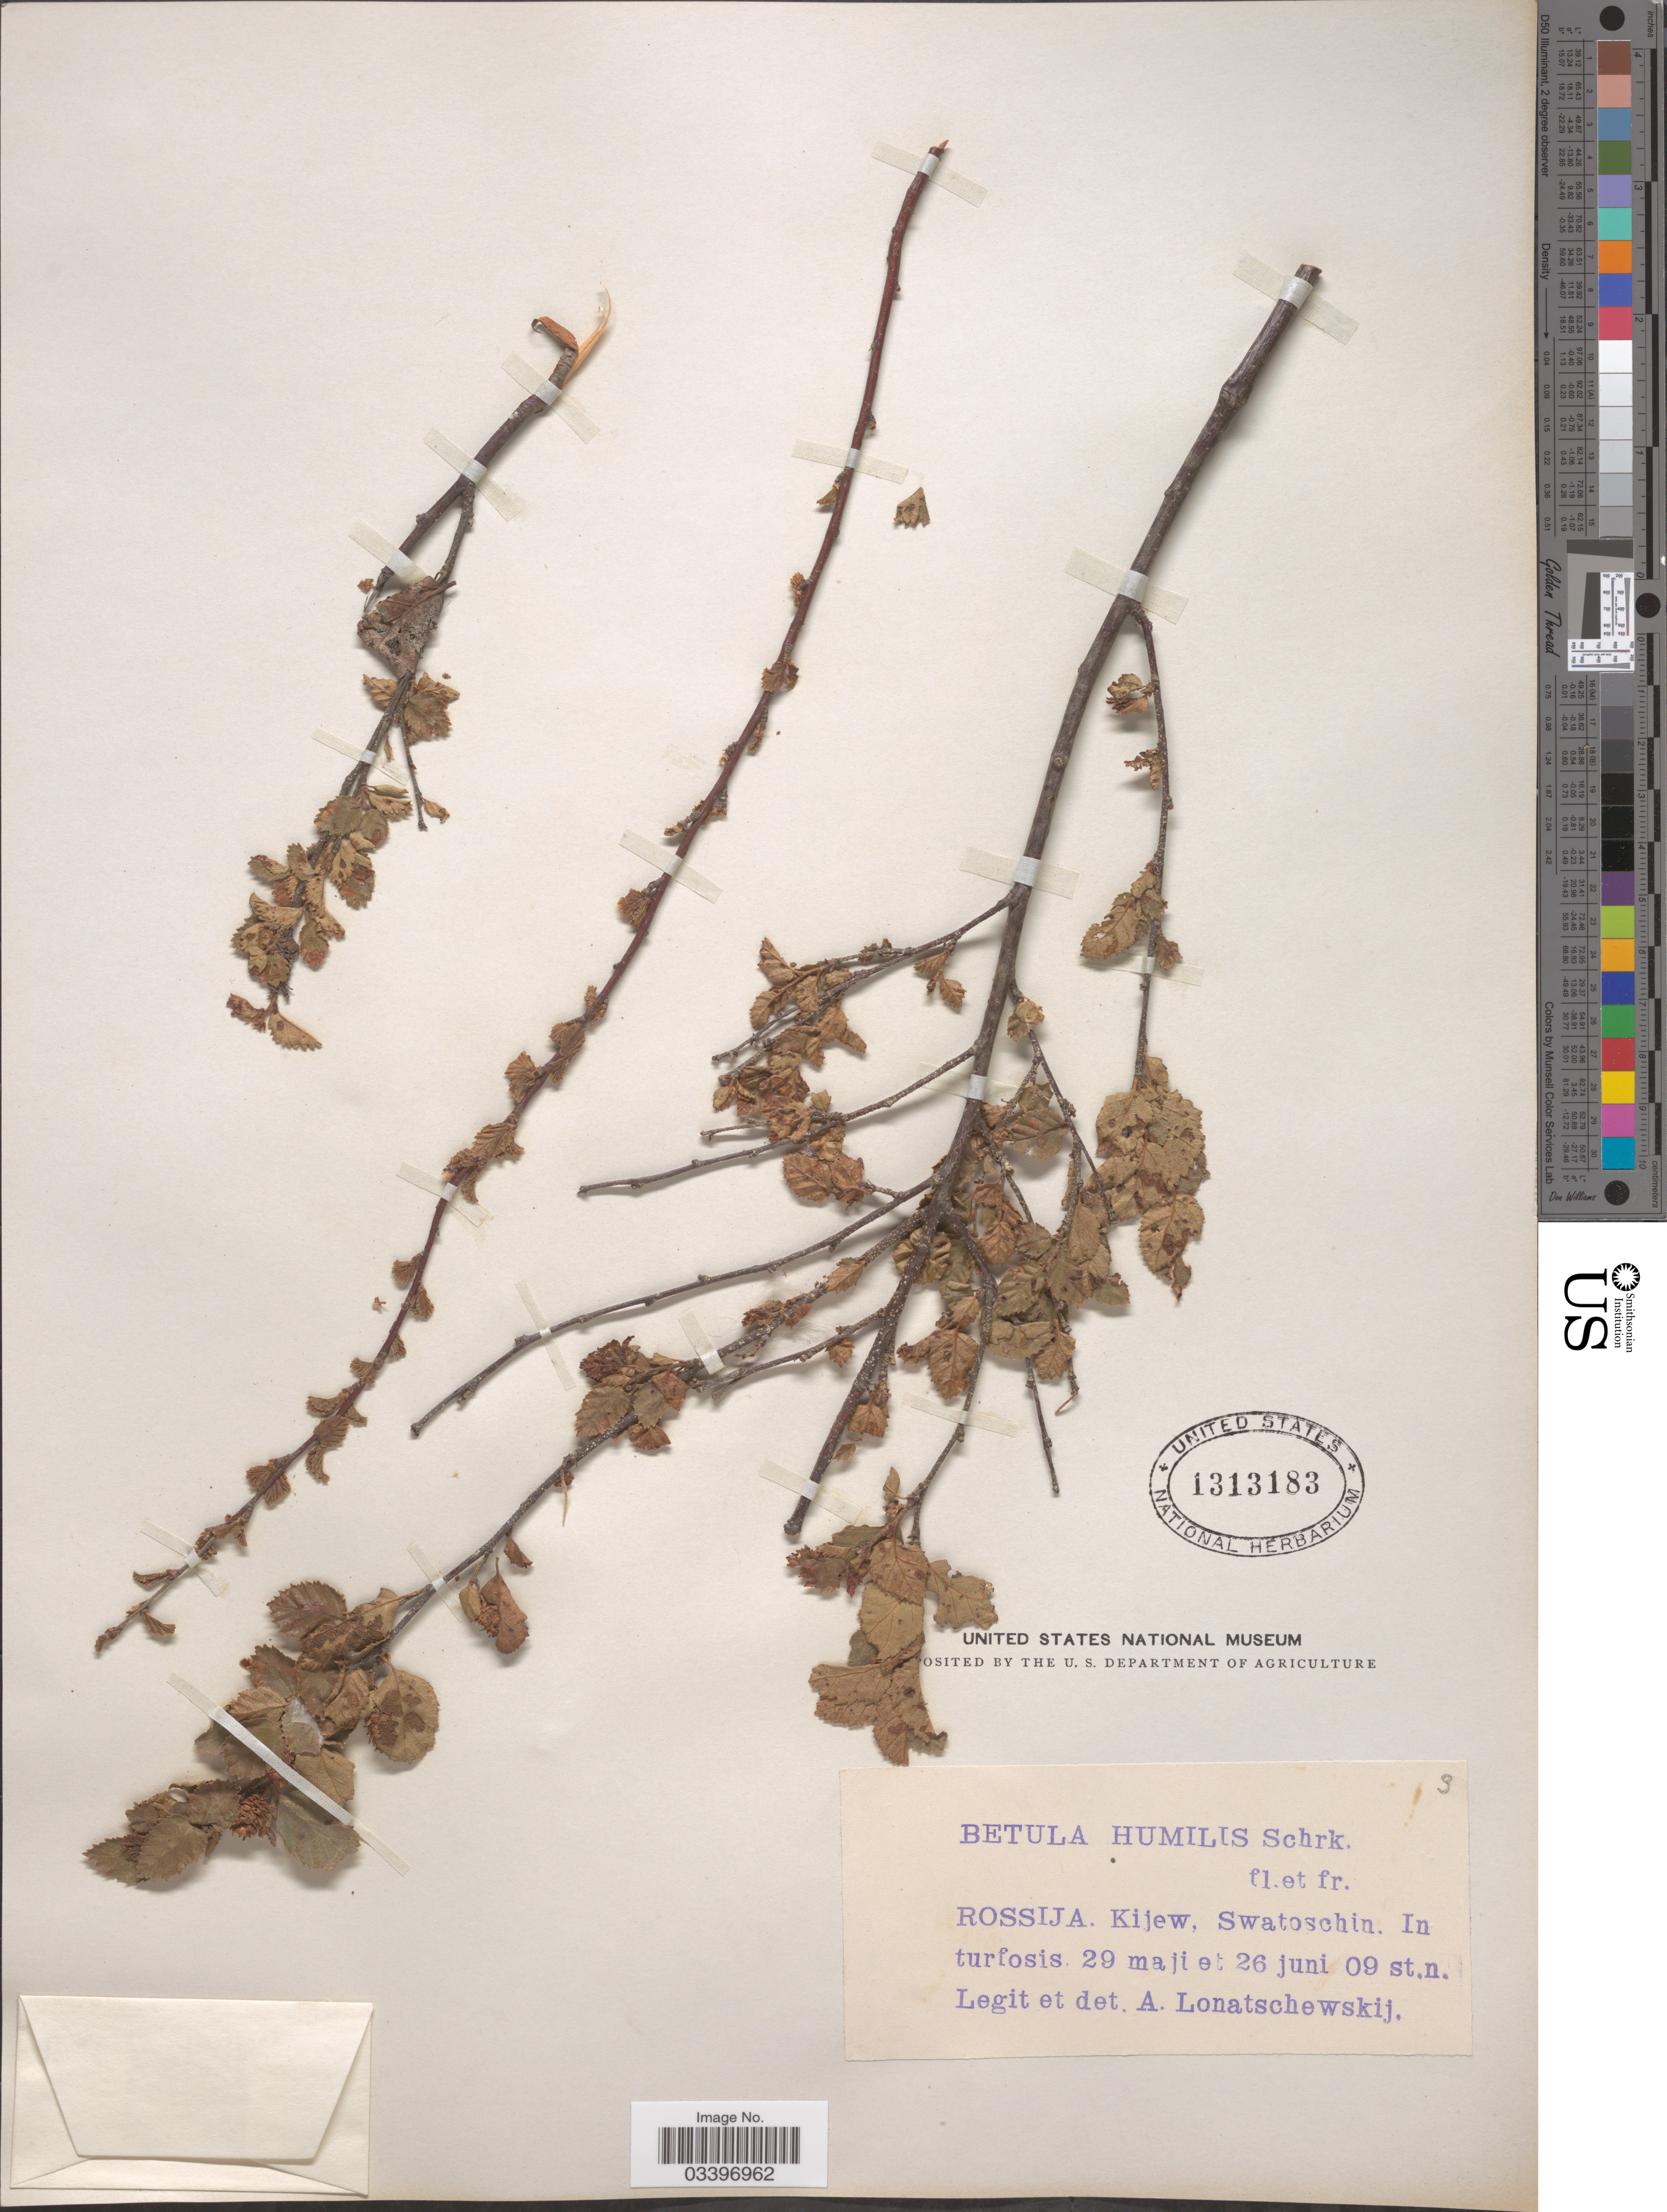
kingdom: Plantae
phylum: Tracheophyta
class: Magnoliopsida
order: Fagales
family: Betulaceae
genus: Betula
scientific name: Betula humilis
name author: Schrank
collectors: A. Lonatschewskij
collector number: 3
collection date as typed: Transcribed d/m/y: 29/5/9 to 26/6/9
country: Ukraine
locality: Rossija. Kijew, Swatoschin.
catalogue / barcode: US 1313183